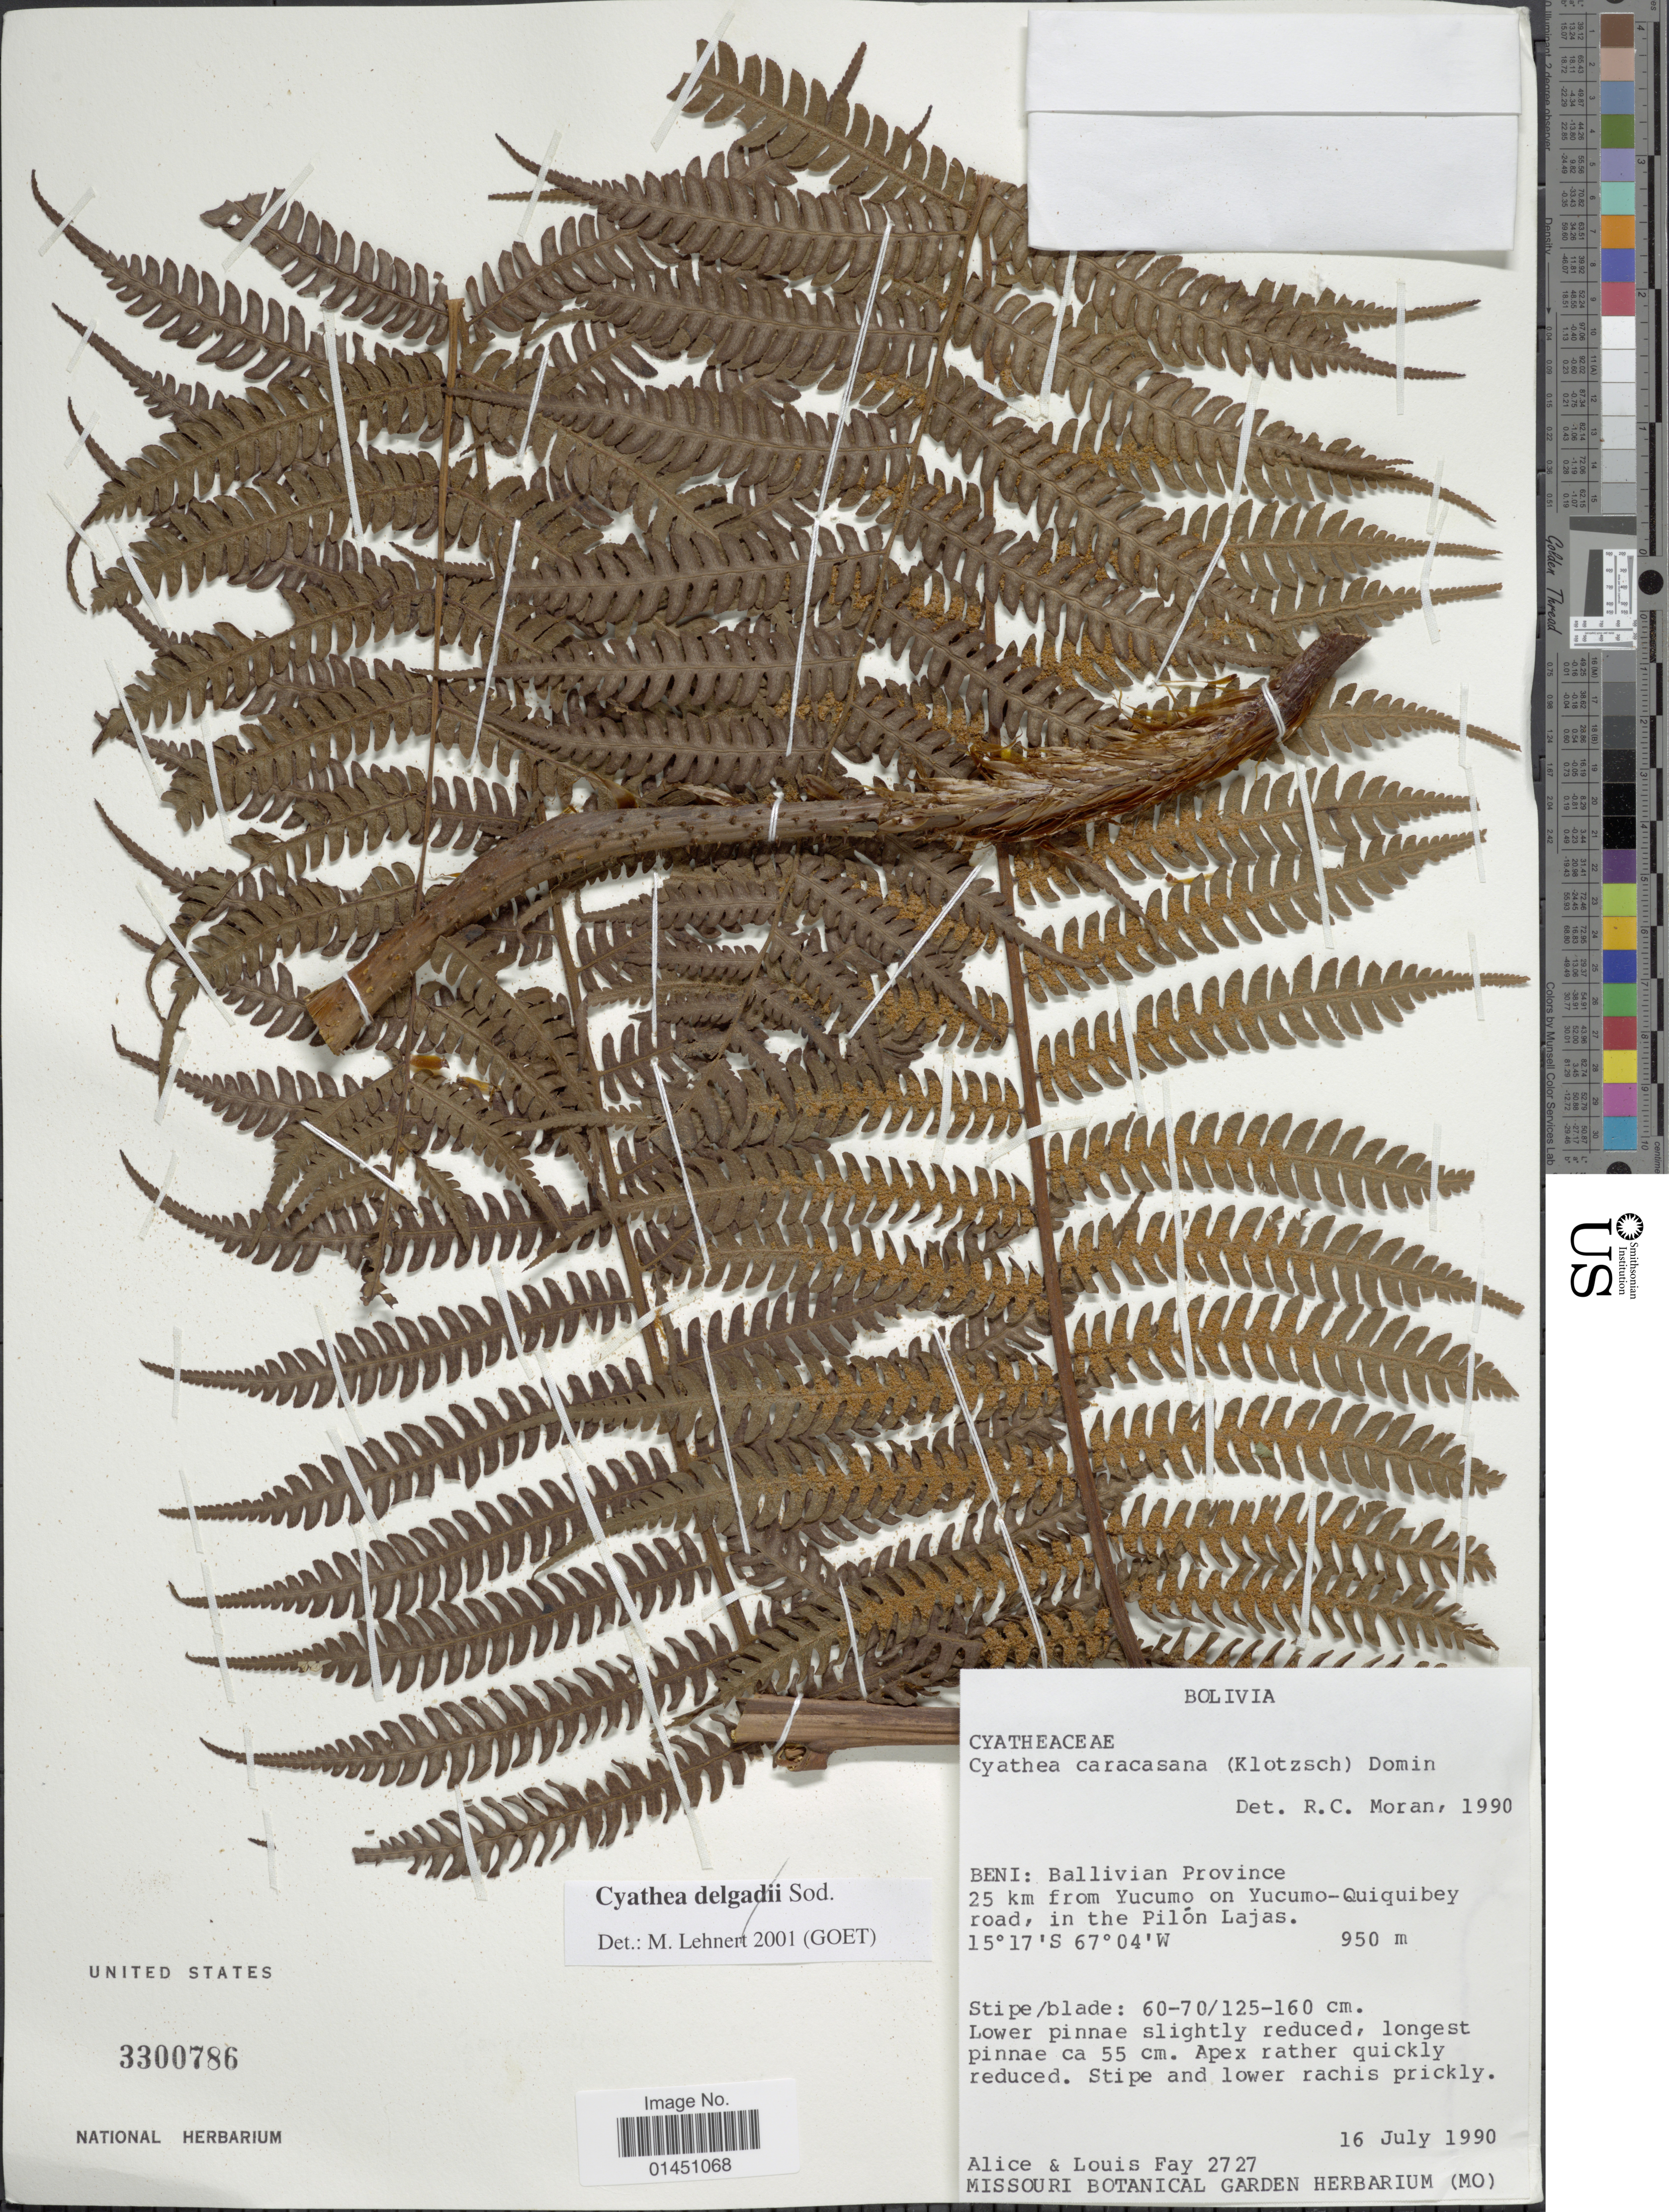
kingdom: Plantae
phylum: Tracheophyta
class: Polypodiopsida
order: Cyatheales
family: Cyatheaceae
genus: Cyathea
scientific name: Cyathea caracasana var. boliviensis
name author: (Rosenst.) R.M. Tryon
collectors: A. Fay & L. Fay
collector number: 2727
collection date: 1990-07-16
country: Bolivia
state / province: Beni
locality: Ballivian Province 25 km from Yucumo on Yucumo - Quiquibey road, in the Pilon Lajas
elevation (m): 950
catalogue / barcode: US 3300786